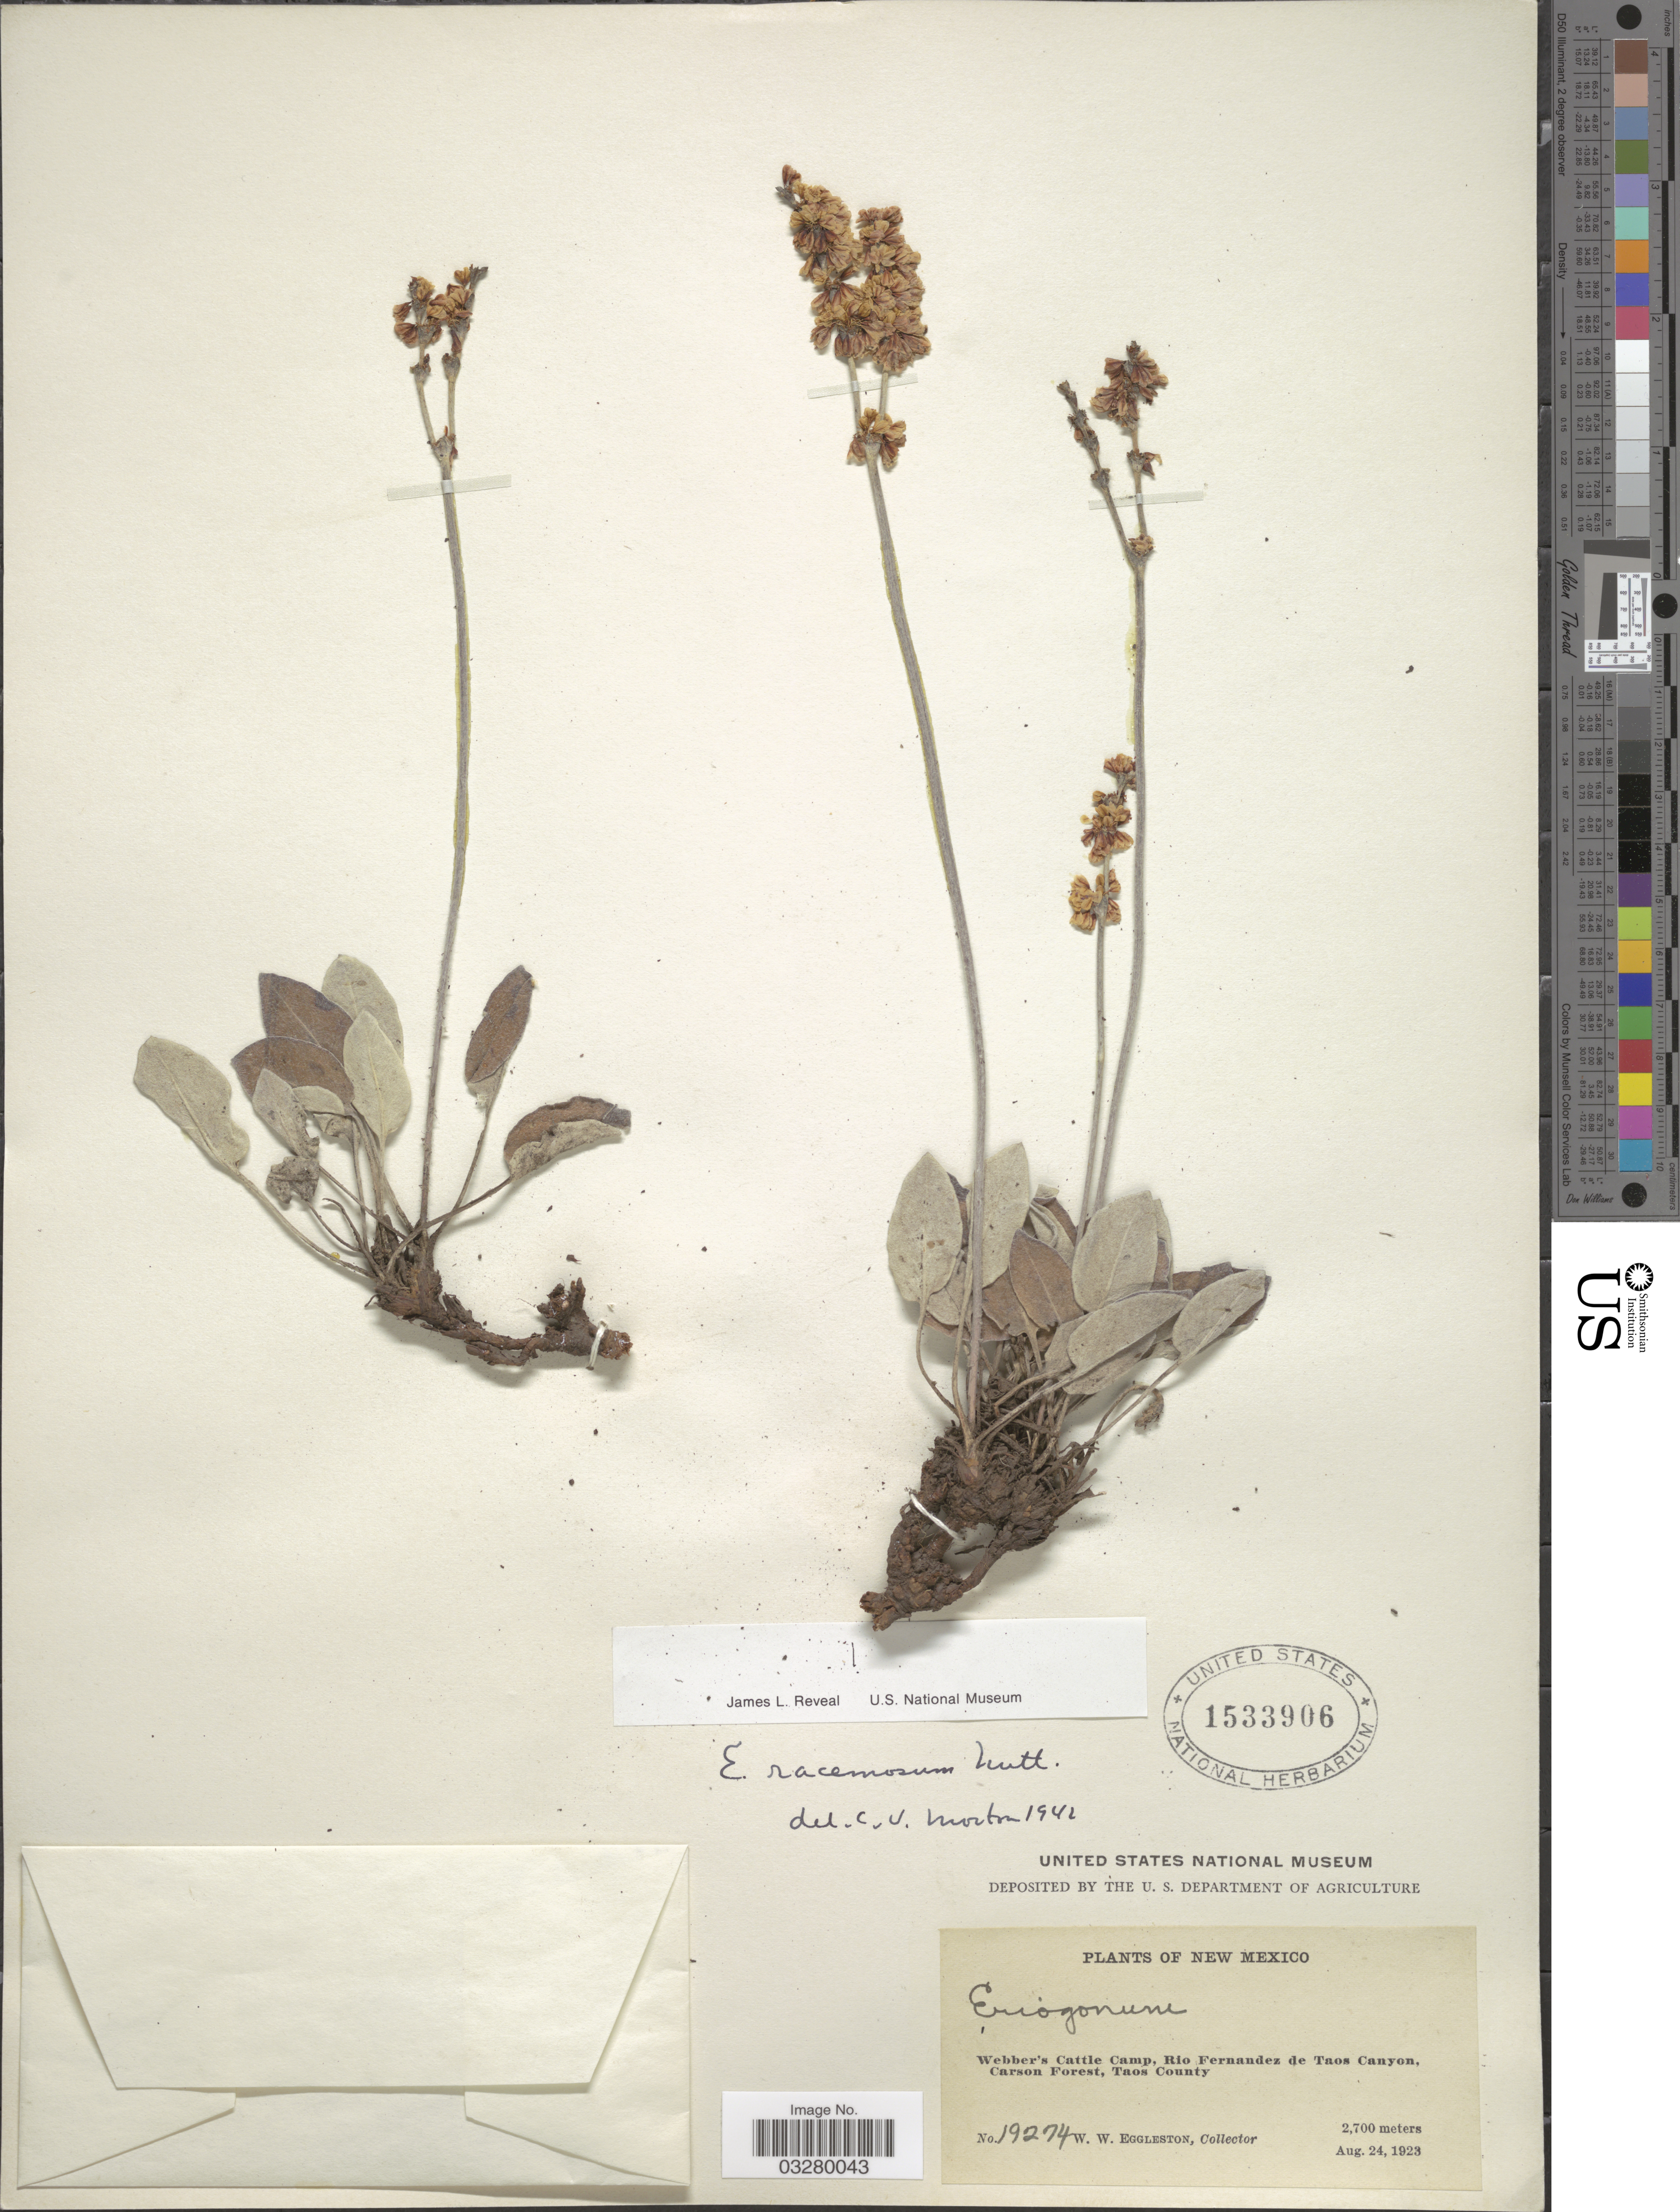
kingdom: Plantae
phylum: Tracheophyta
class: Magnoliopsida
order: Caryophyllales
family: Polygonaceae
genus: Eriogonum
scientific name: Eriogonum racemosum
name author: Nutt.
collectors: W. W. Eggleston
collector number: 19274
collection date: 1923-08-24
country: United States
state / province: New Mexico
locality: Webber's Cattle Camp, Rio Fernandez de Taos Canyon, Carson Forest, Taos County.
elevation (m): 2700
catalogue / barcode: US 1533906